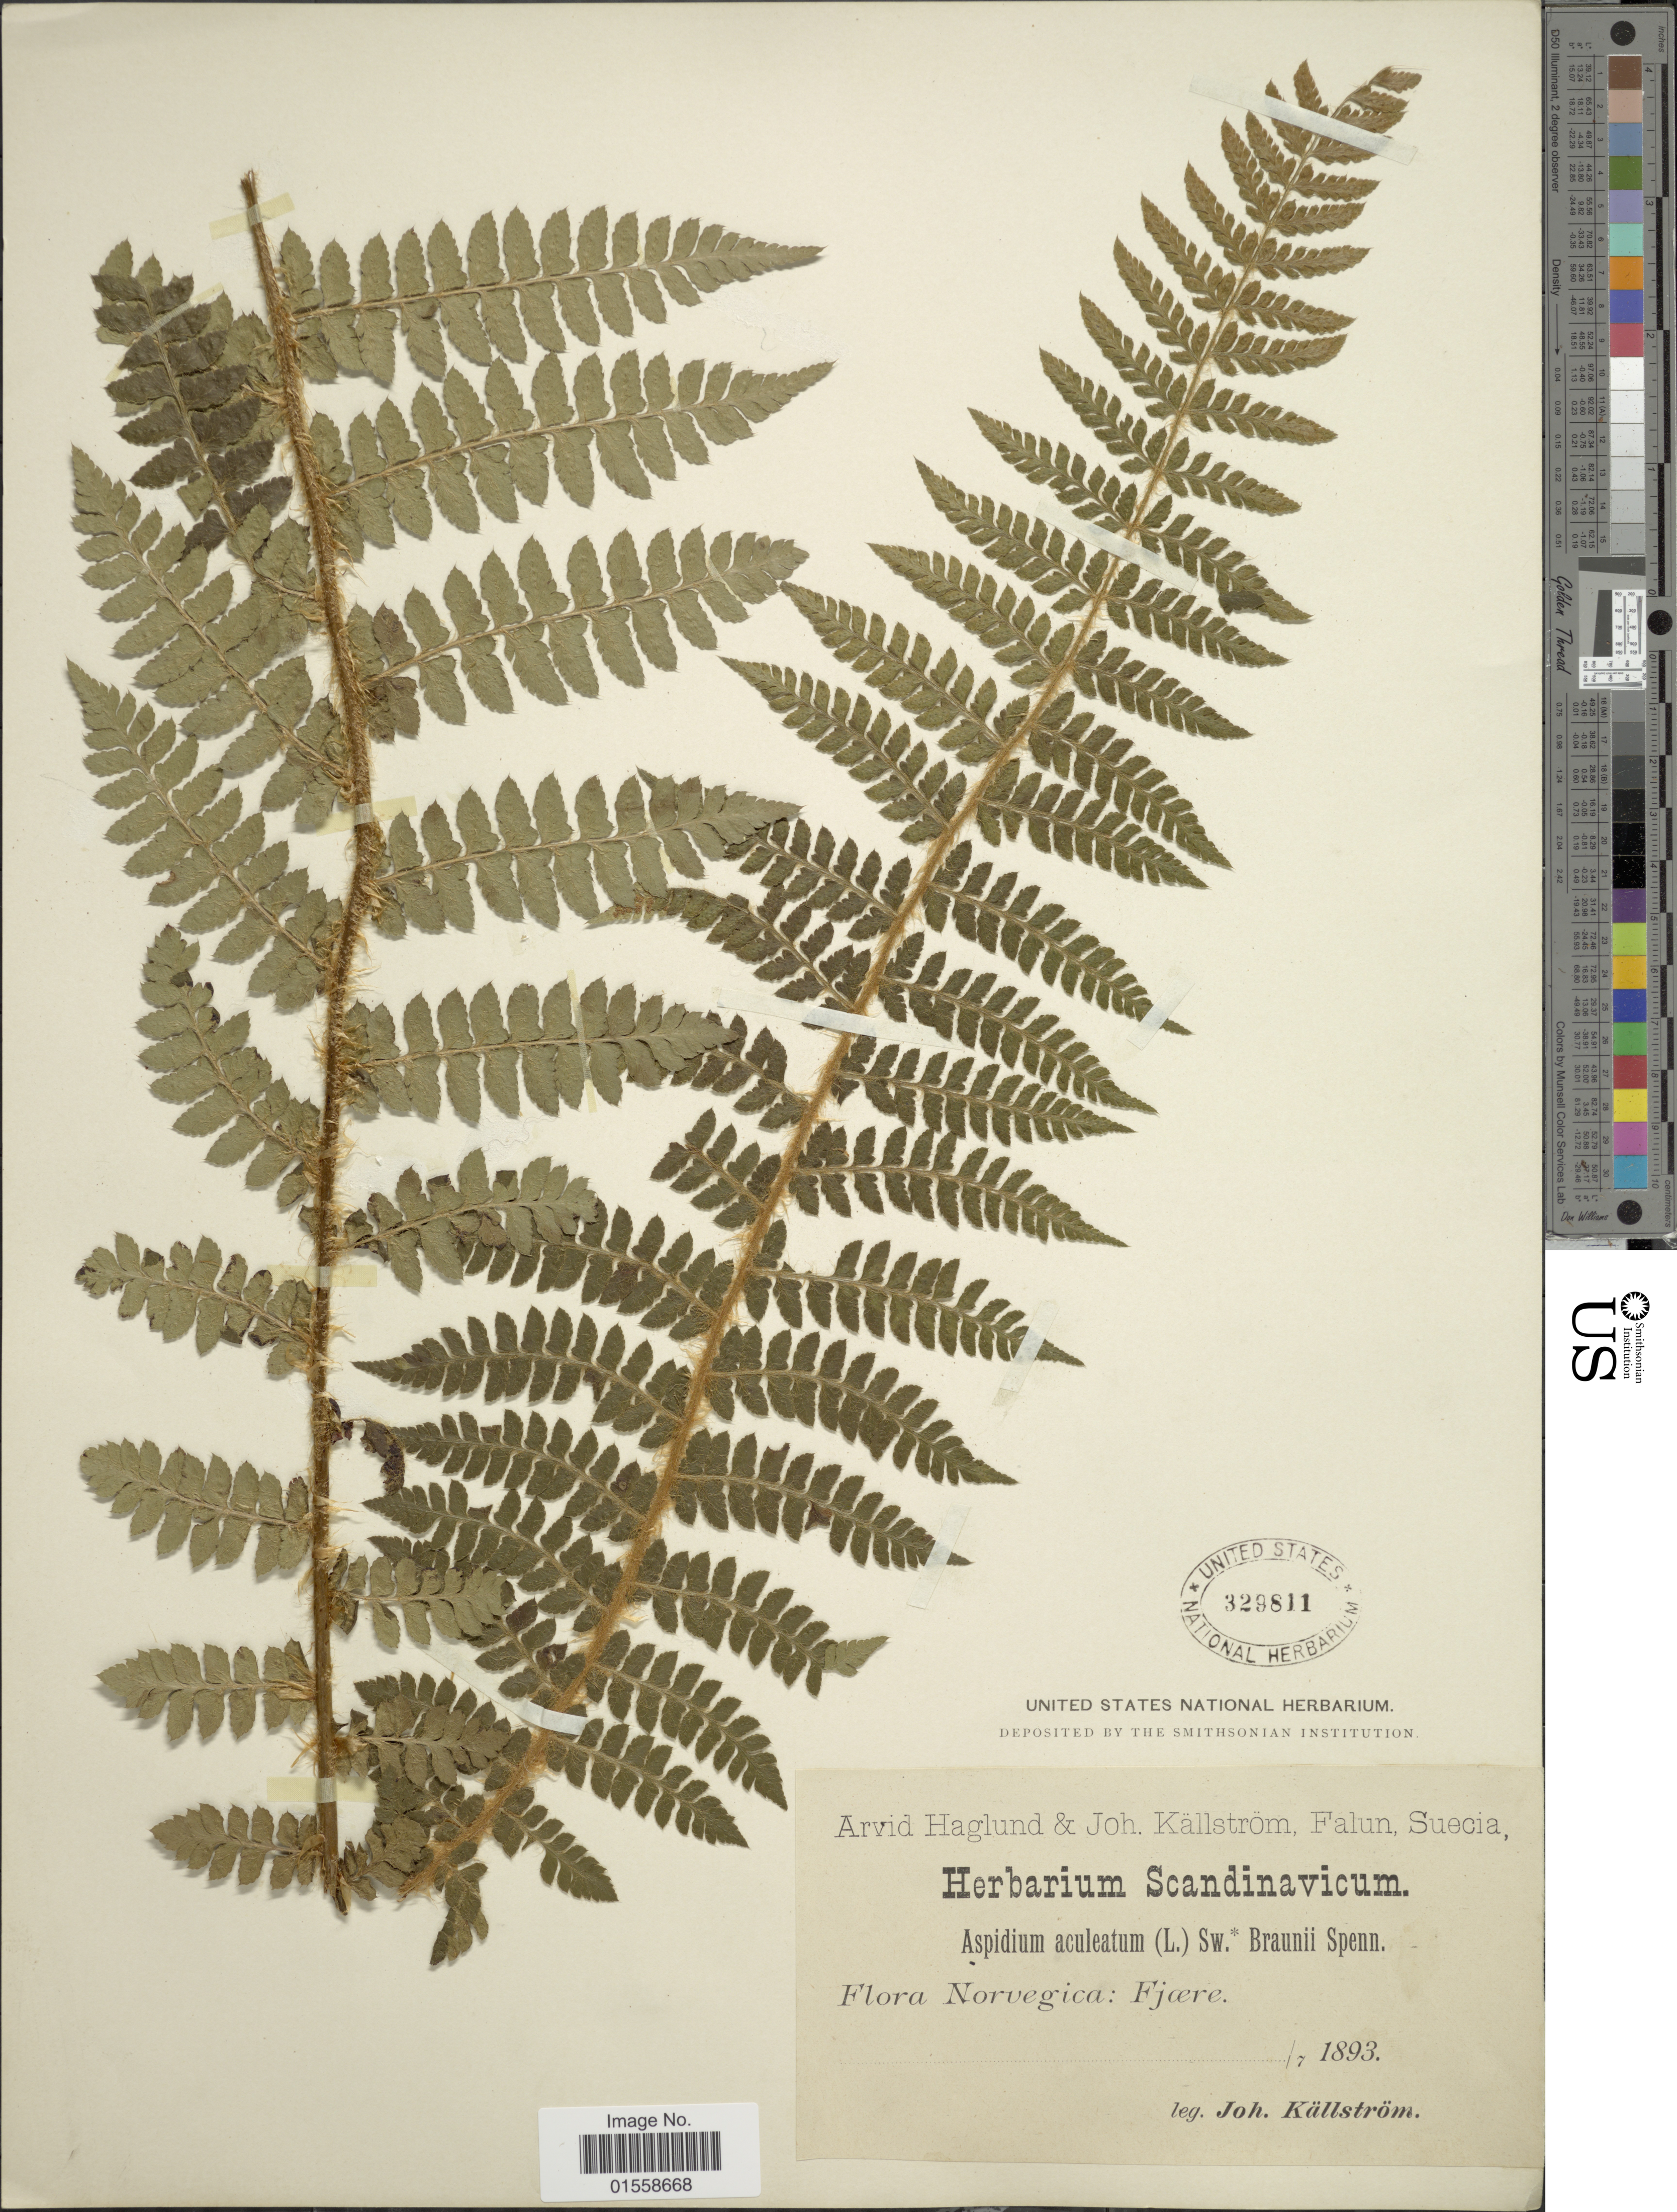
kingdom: Plantae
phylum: Tracheophyta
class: Polypodiopsida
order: Polypodiales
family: Dryopteridaceae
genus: Polystichum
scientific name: Polystichum braunii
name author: (Spenn.) Fée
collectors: J. Källström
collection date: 1893-07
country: Norway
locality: Norvegica: Fjaere.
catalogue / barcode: US 329811